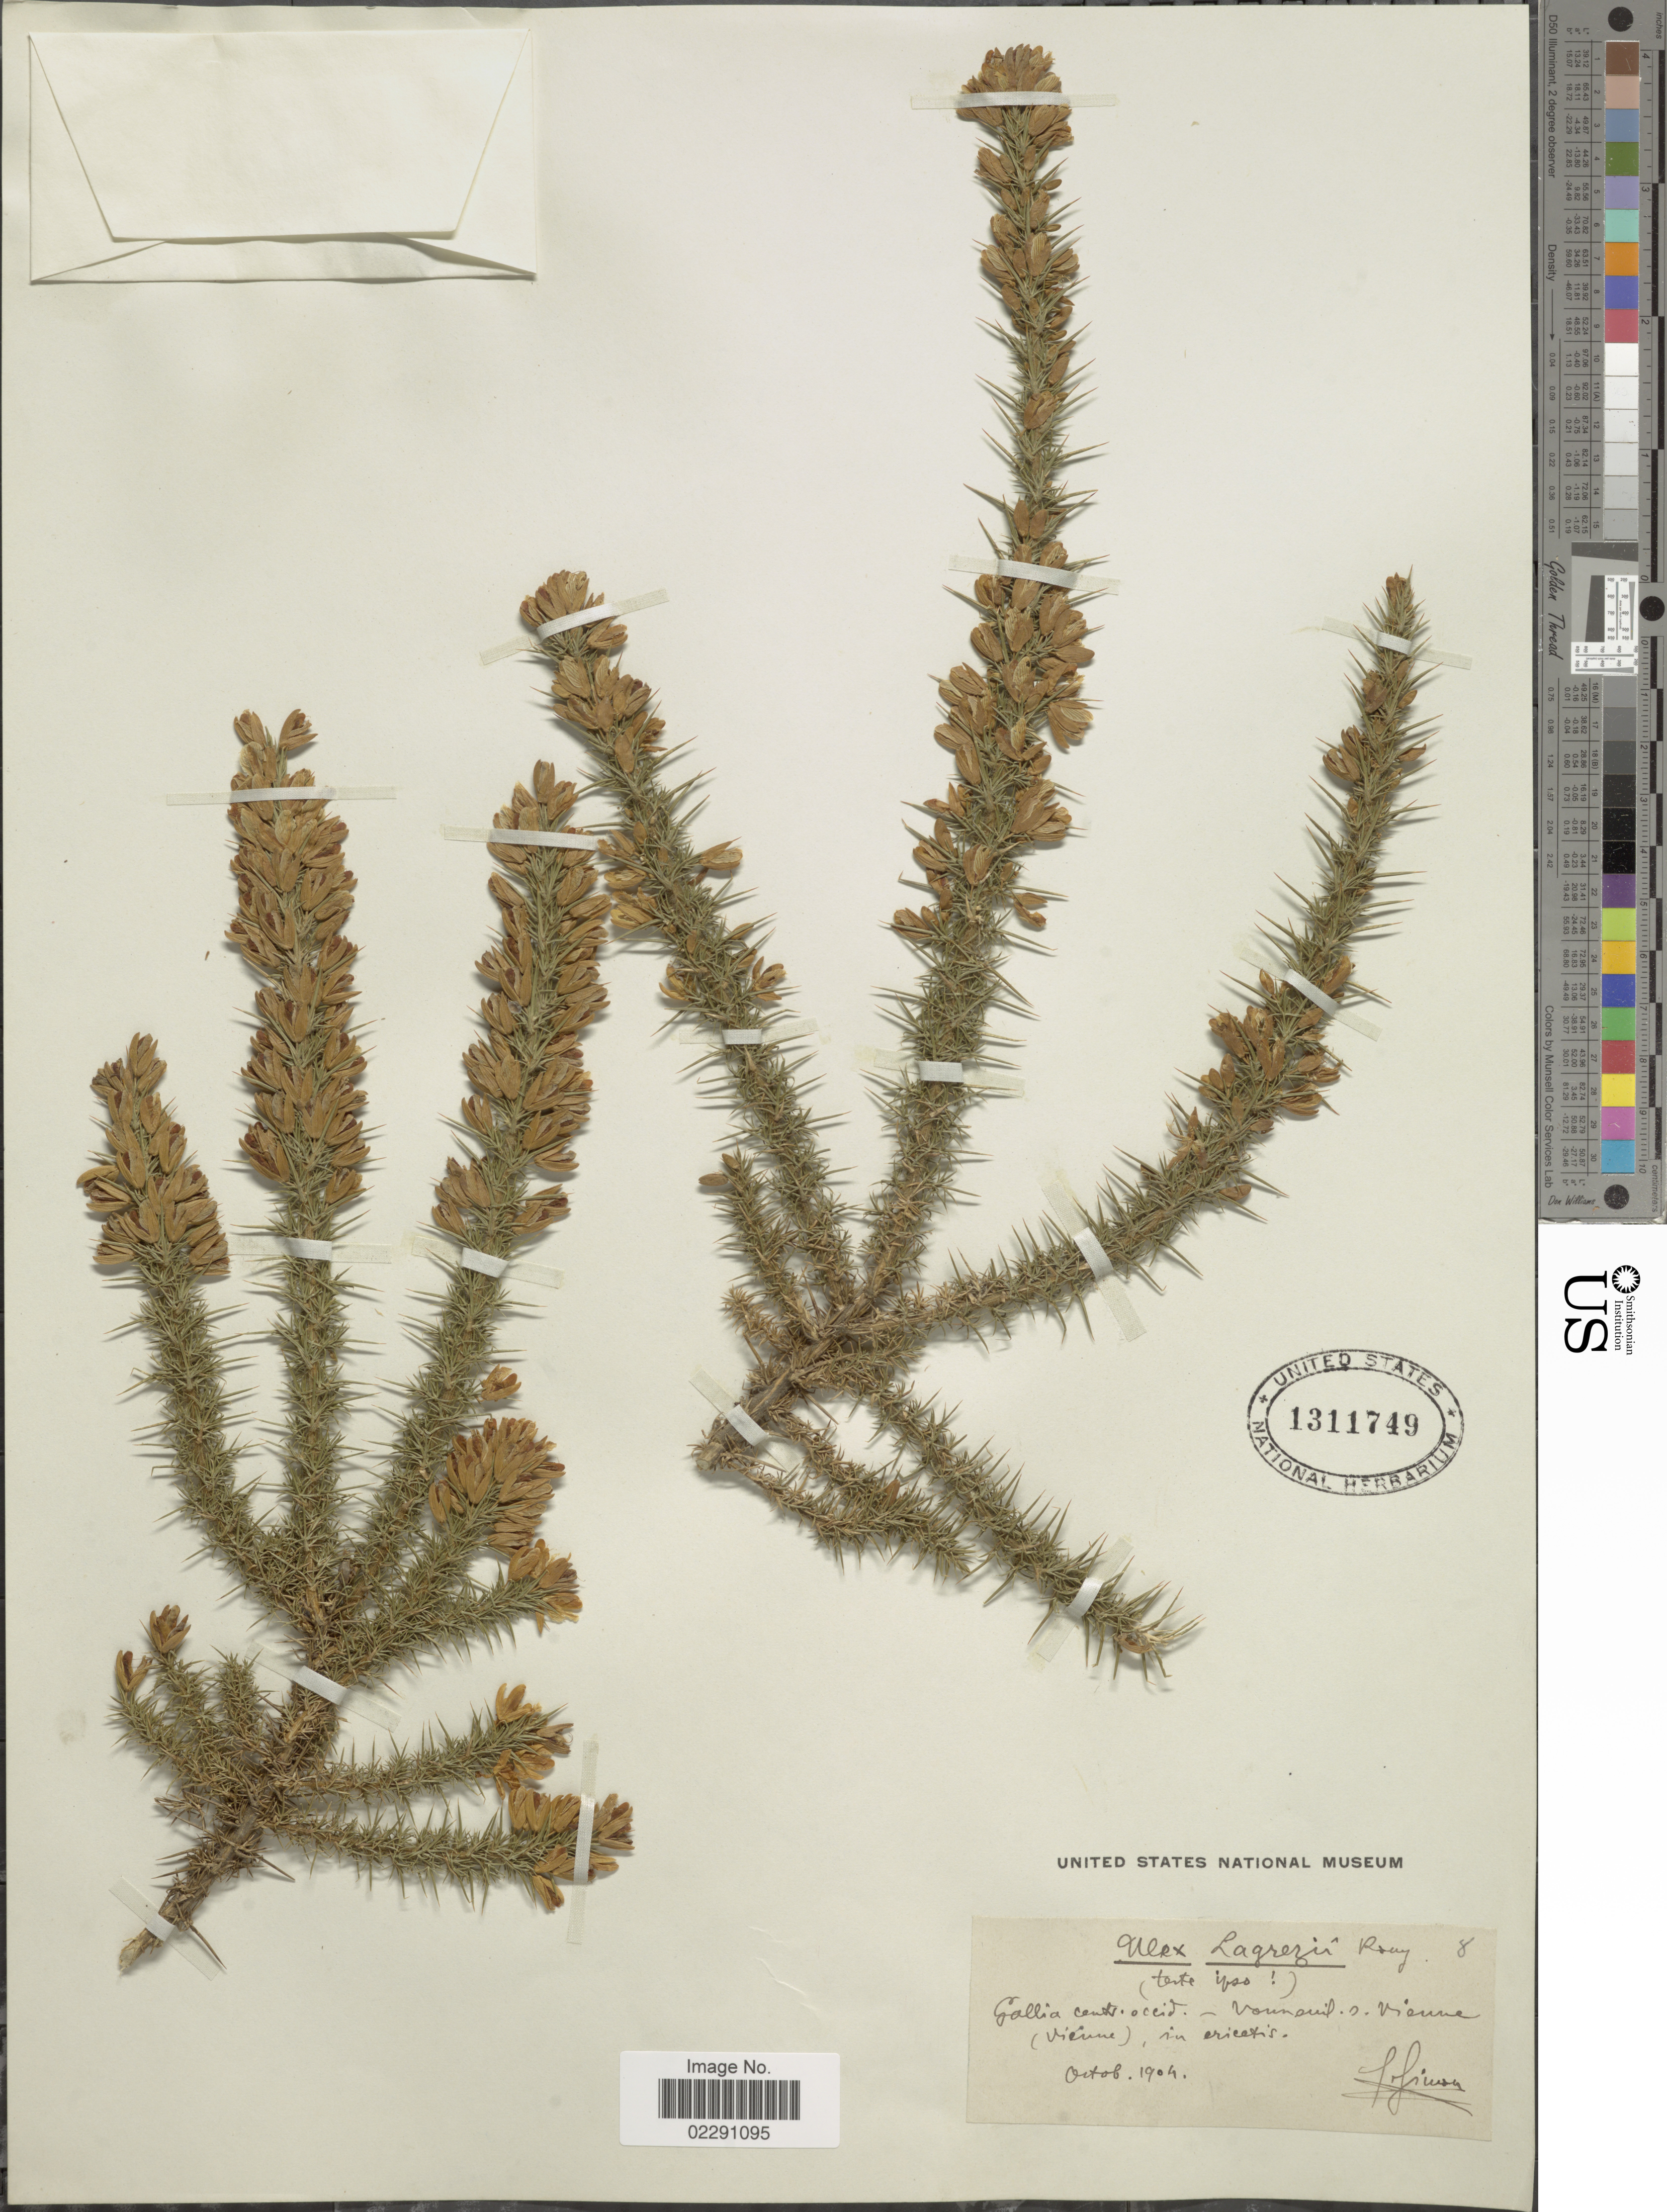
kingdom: Plantae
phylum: Tracheophyta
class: Magnoliopsida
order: Fabales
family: Fabaceae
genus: Ulex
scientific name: Ulex lagrezii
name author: Rouy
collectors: L. Limon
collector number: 8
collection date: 1904-10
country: France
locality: Gallia centr. occid., Vouneuil s. Vienne (Vienne) [interpreted]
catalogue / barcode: US 1311749